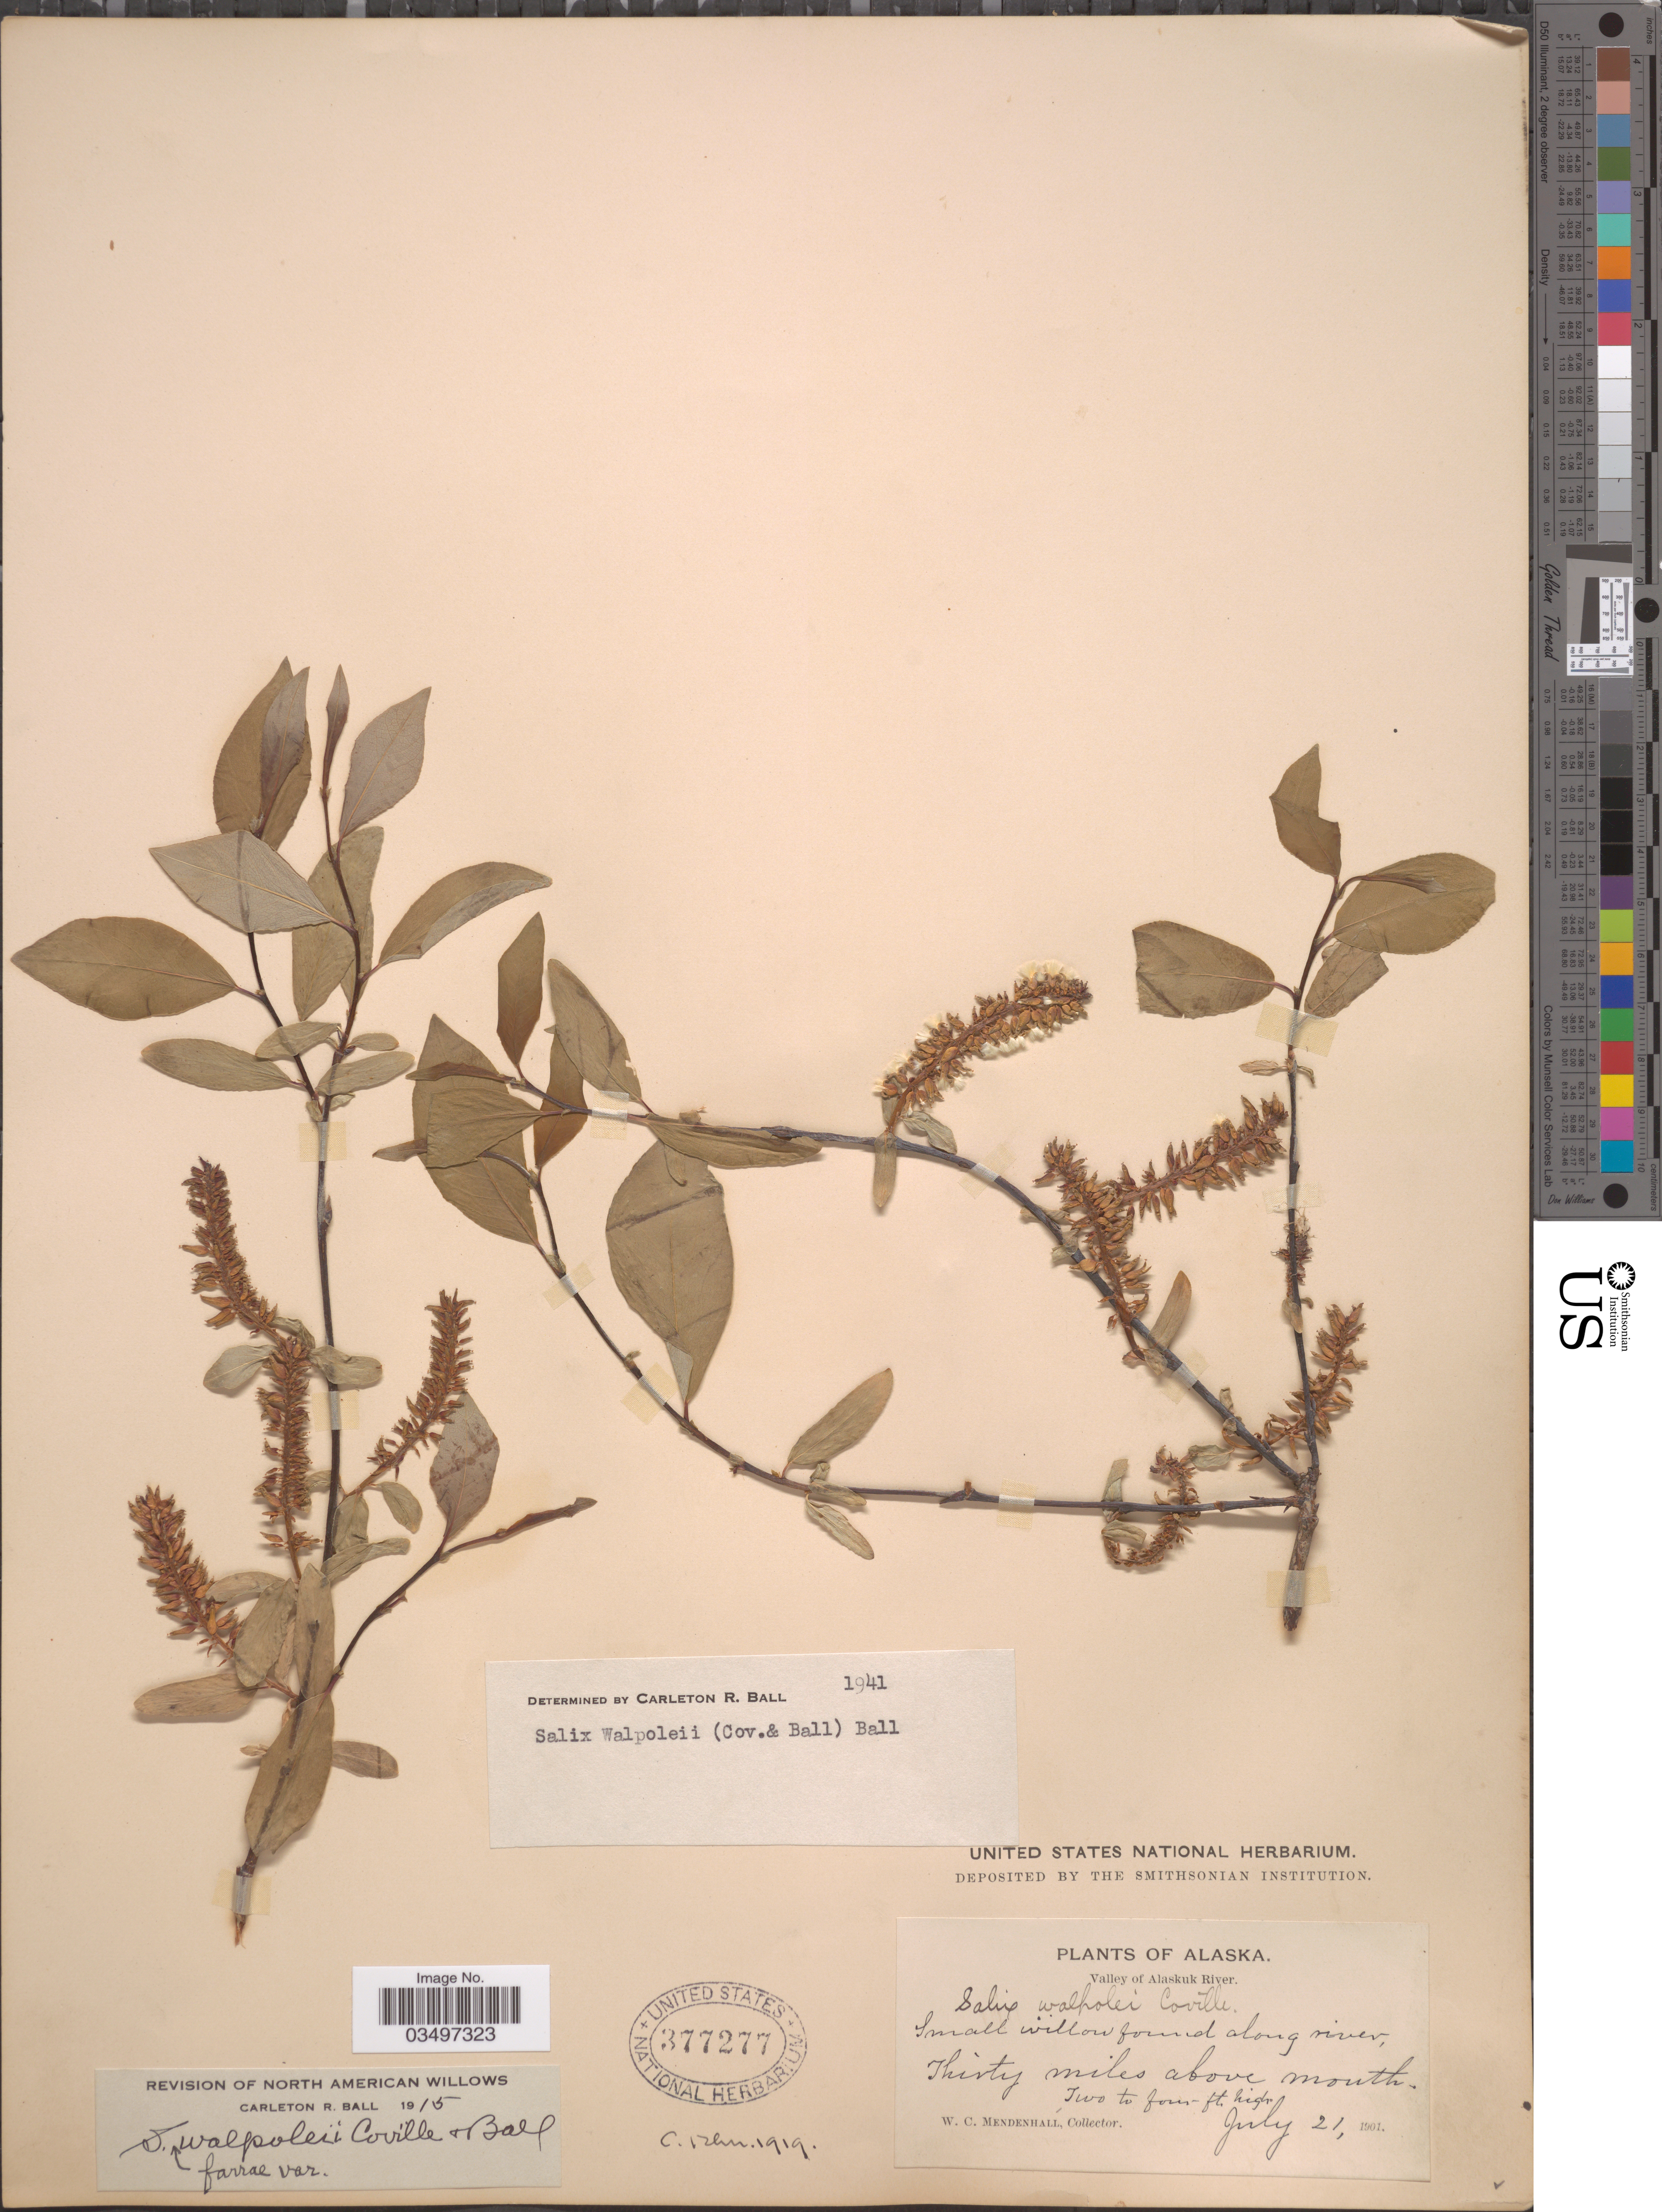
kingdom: Plantae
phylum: Tracheophyta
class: Magnoliopsida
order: Malpighiales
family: Salicaceae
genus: Salix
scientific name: Salix farrae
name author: C.R. Ball in Standl.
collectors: W. Mendenhall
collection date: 1901-07-21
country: United States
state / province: Alaska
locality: Valley of Alaskuk River. Thirty miles above mouth.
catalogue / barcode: US 377277